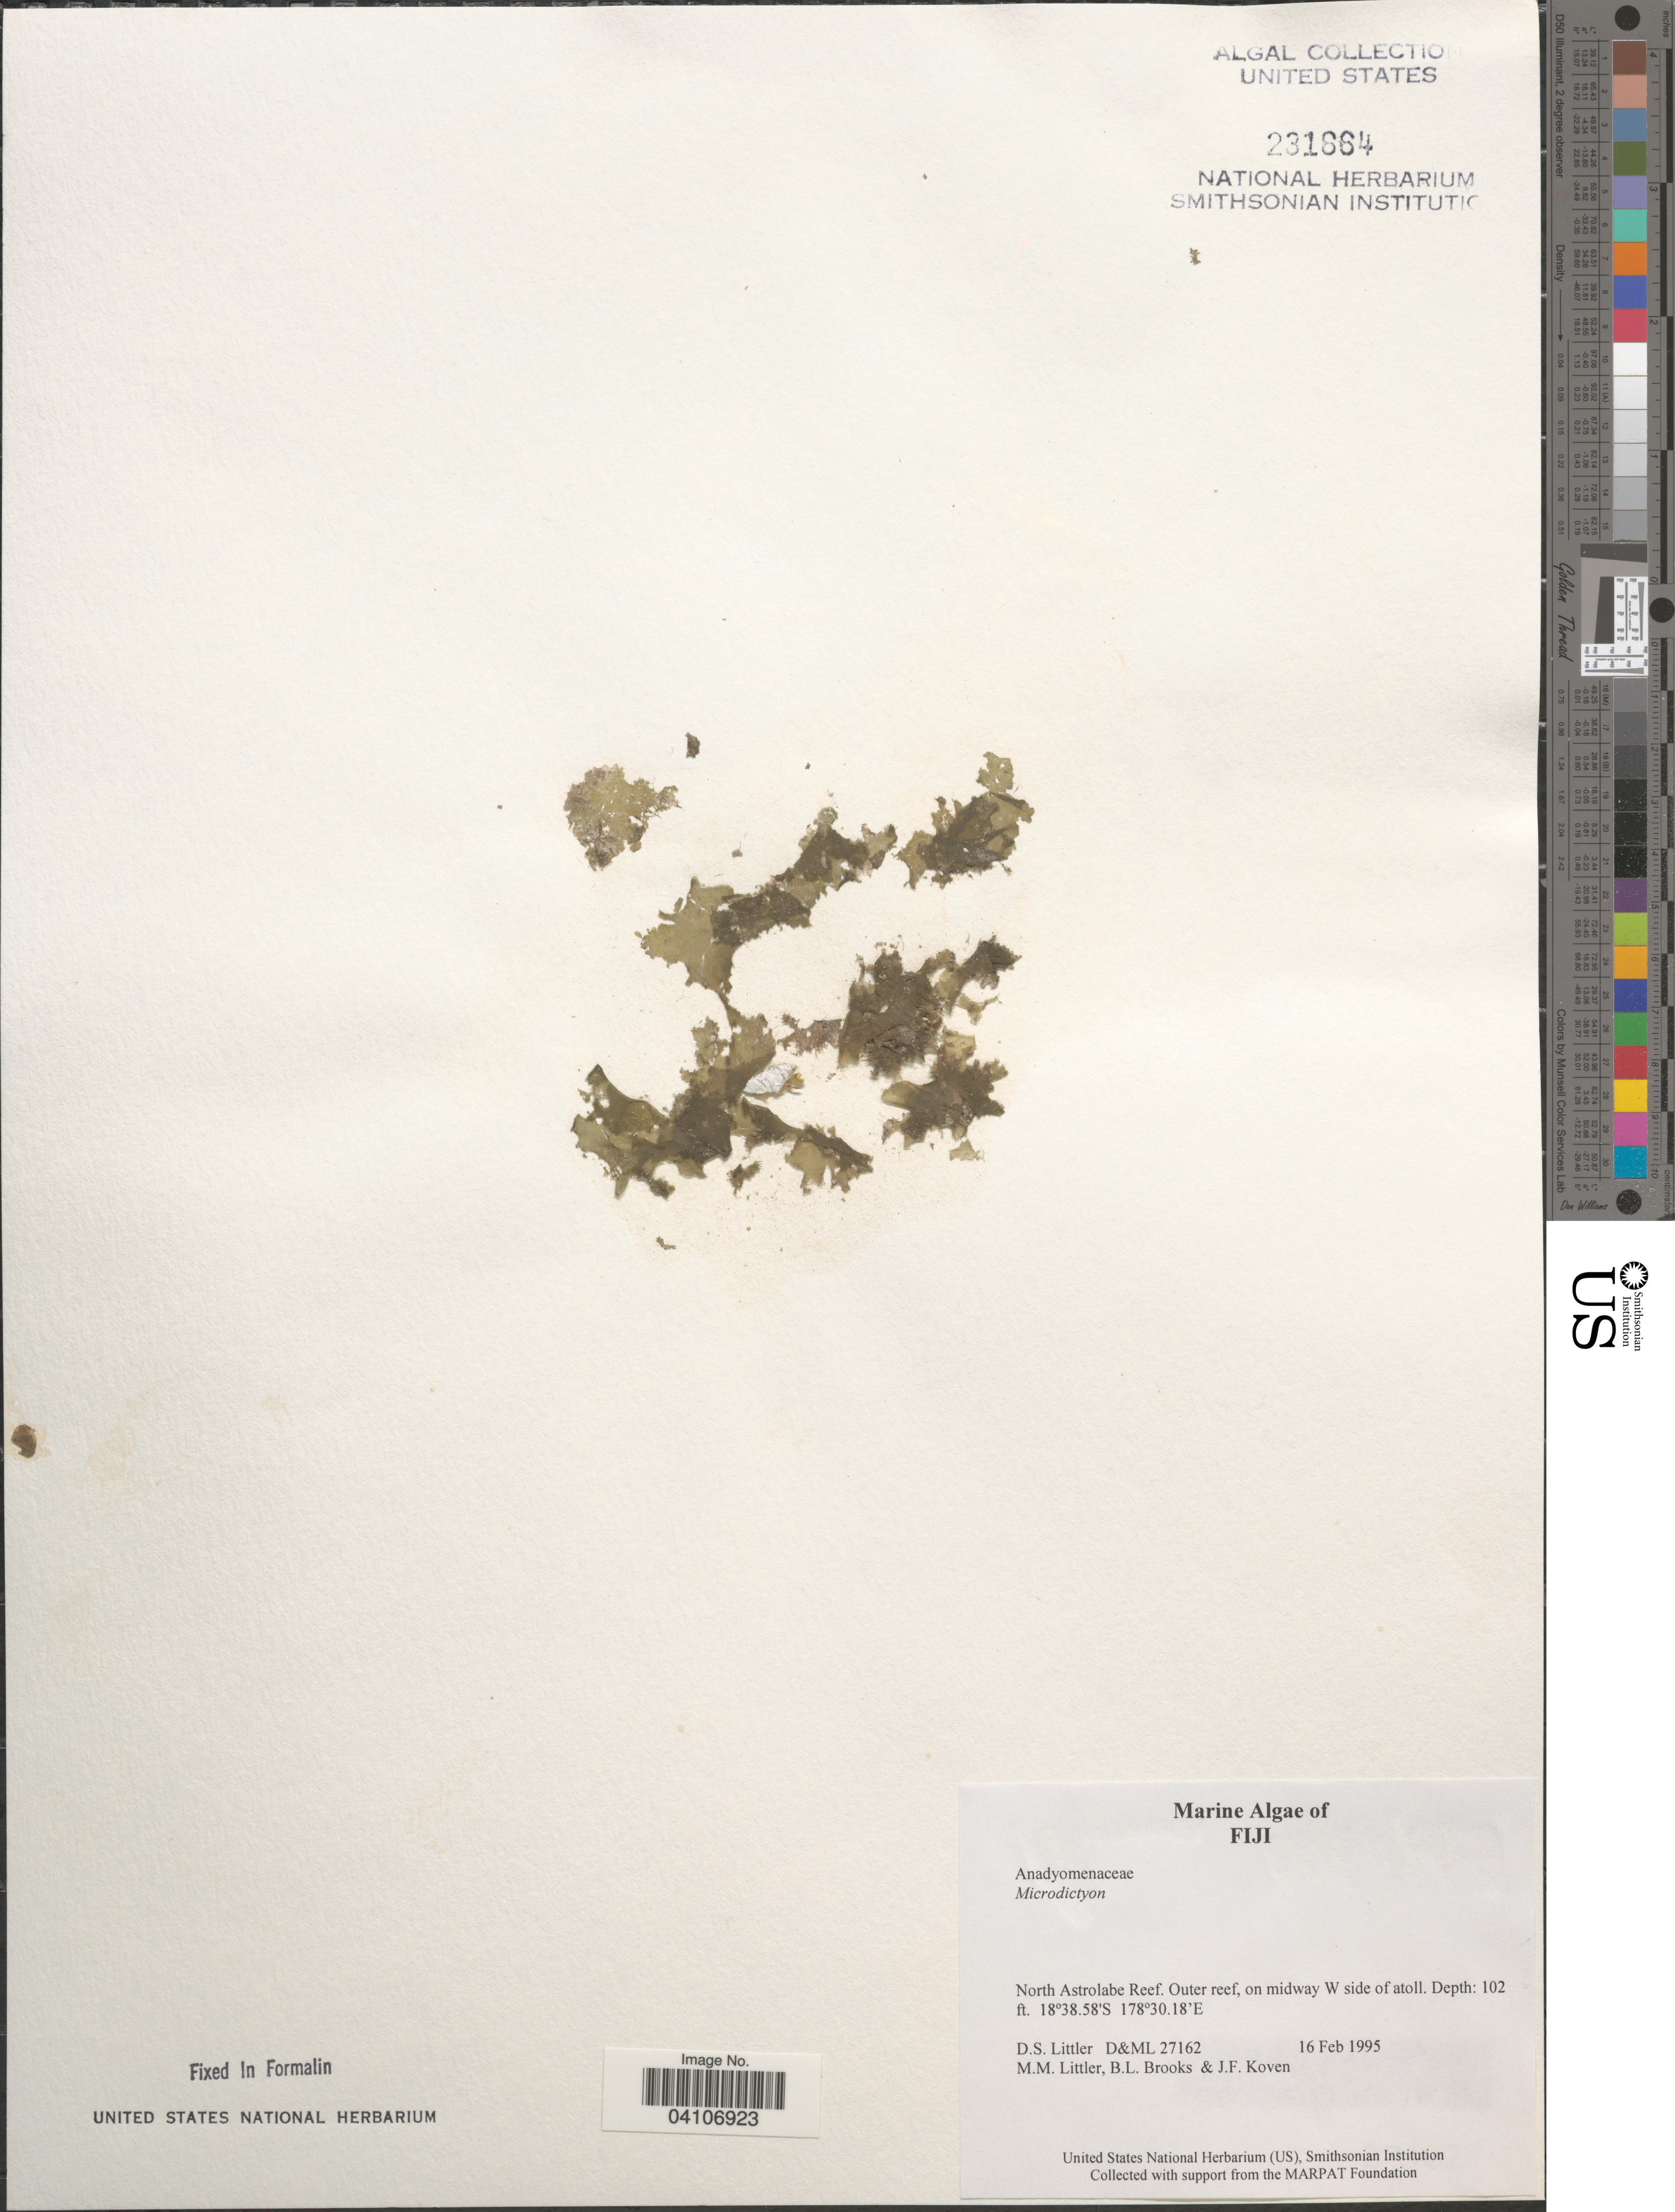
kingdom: Plantae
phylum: Chlorophyta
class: Ulvophyceae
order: Cladophorales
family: Anadyomenaceae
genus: Microdictyon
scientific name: Microdictyon sp.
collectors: D. S. Littler, B. Brooks & J. Koven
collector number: D&ML27162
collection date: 1995-02-16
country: Fiji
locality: North Astrolabe Reef. Outer reef, on midway W side of atoll.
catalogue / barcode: US 231664